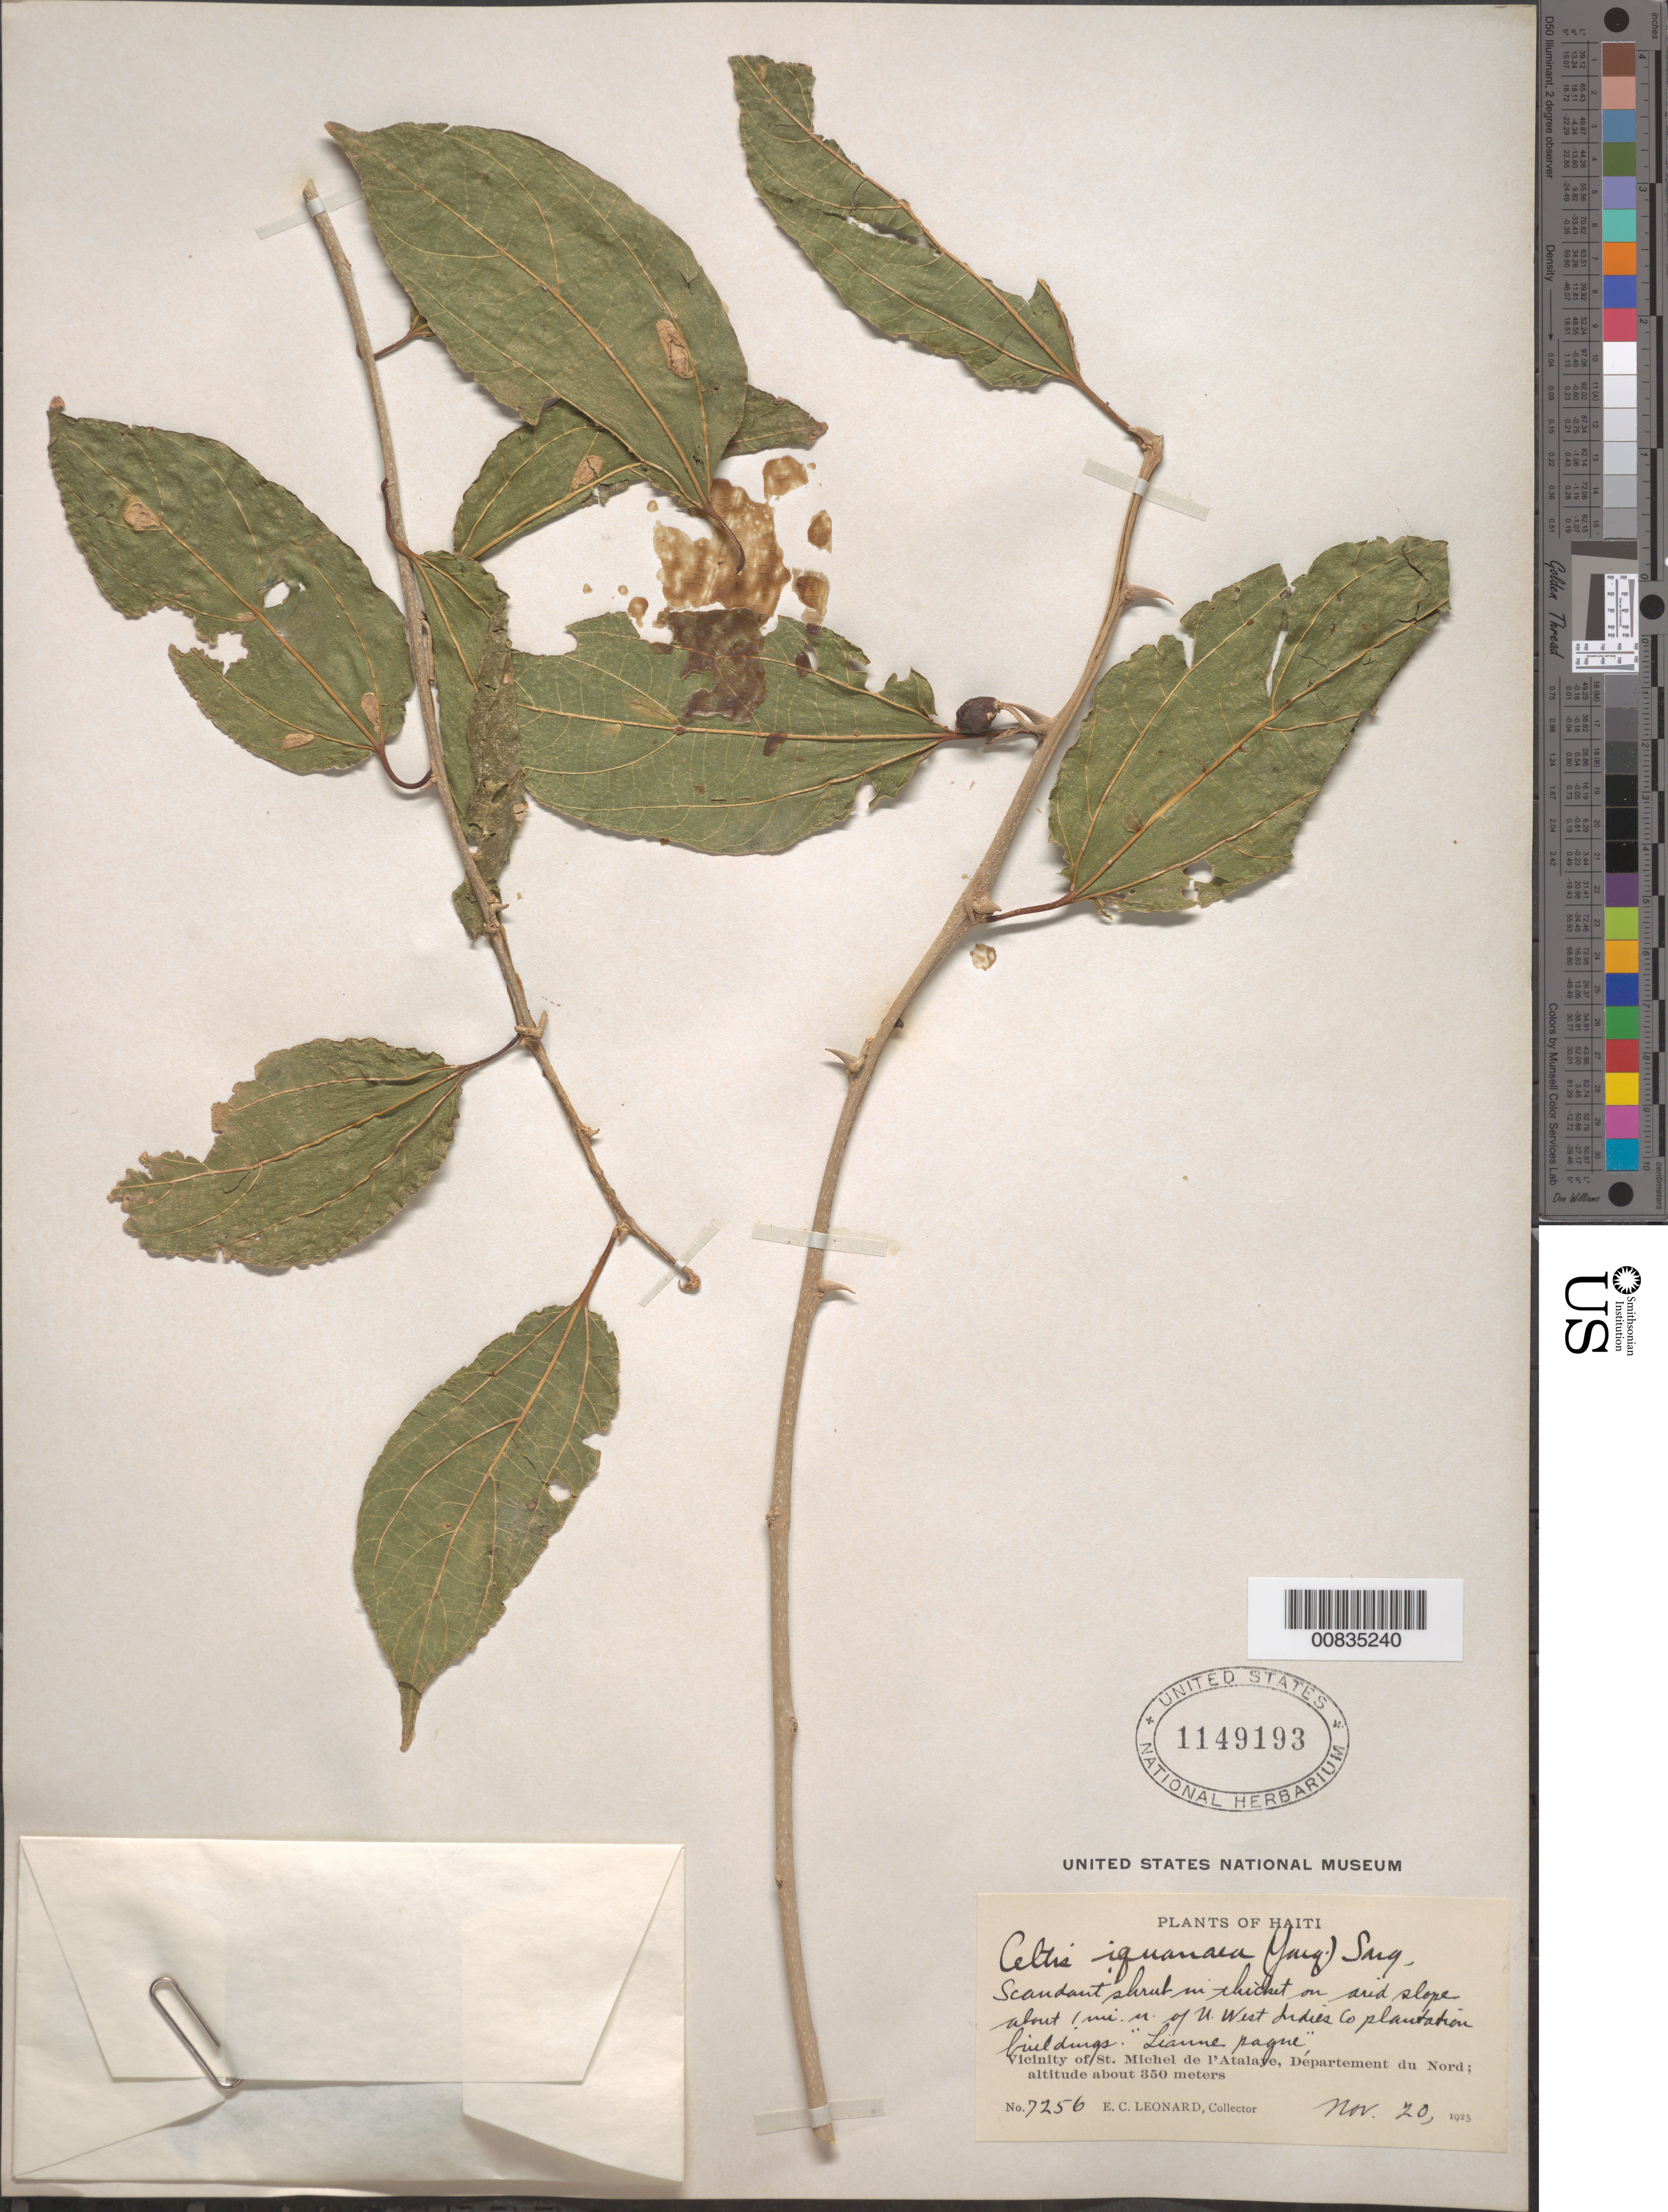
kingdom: Plantae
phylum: Tracheophyta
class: Magnoliopsida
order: Rosales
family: Cannabaceae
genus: Celtis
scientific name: Celtis iguanaea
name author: (Jacq.) Sarg.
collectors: E. C. Leonard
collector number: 7256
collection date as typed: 20 Nov 1925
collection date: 1925-11-20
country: Haiti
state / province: Nord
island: Hispaniola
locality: Vicinity of St. Michel de l'Atalaye. Arid slope about 1 mi. N of U. West Indies Co. plantation buildings.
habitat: In thicket on arid slope.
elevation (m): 350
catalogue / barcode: US 1149193